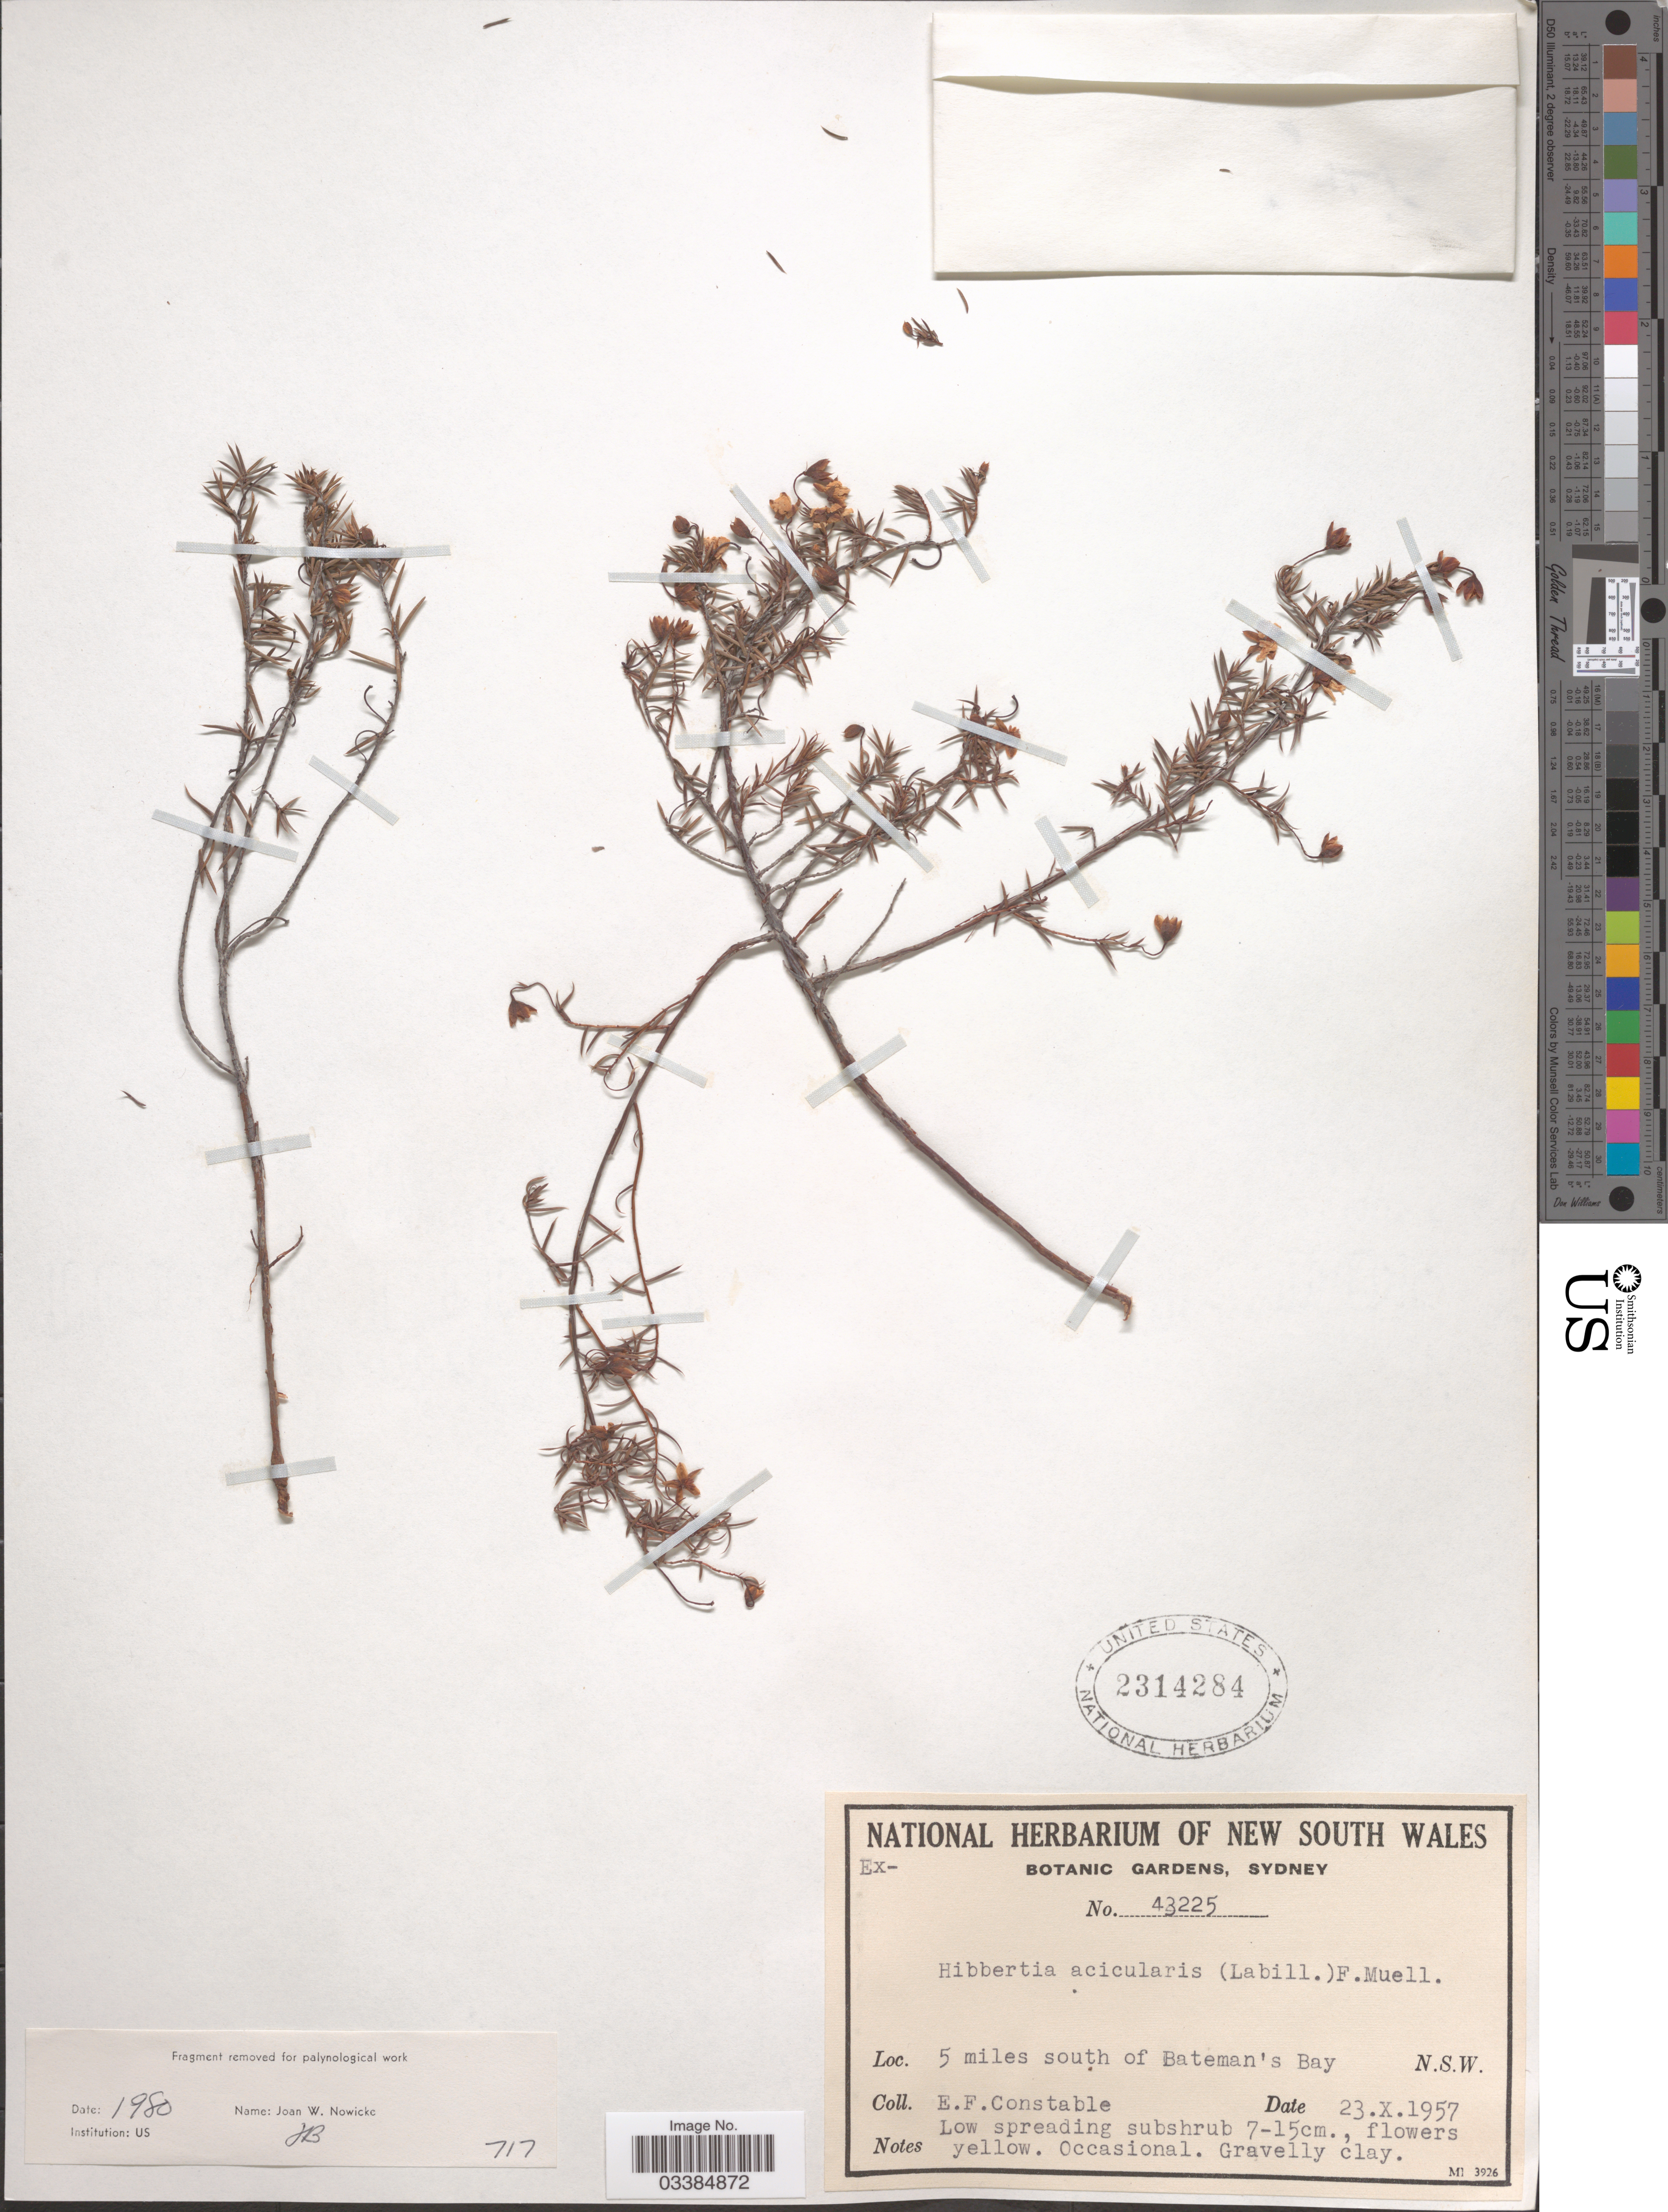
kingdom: Plantae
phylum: Tracheophyta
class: Magnoliopsida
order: Dilleniales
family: Dilleniaceae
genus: Hibbertia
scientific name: Hibbertia acicularis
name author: F. Muell.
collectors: E. F. Constable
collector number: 43225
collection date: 1957-10-23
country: Australia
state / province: New South Wales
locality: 5 miles south of Bateman's Bay.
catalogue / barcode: US 2314284